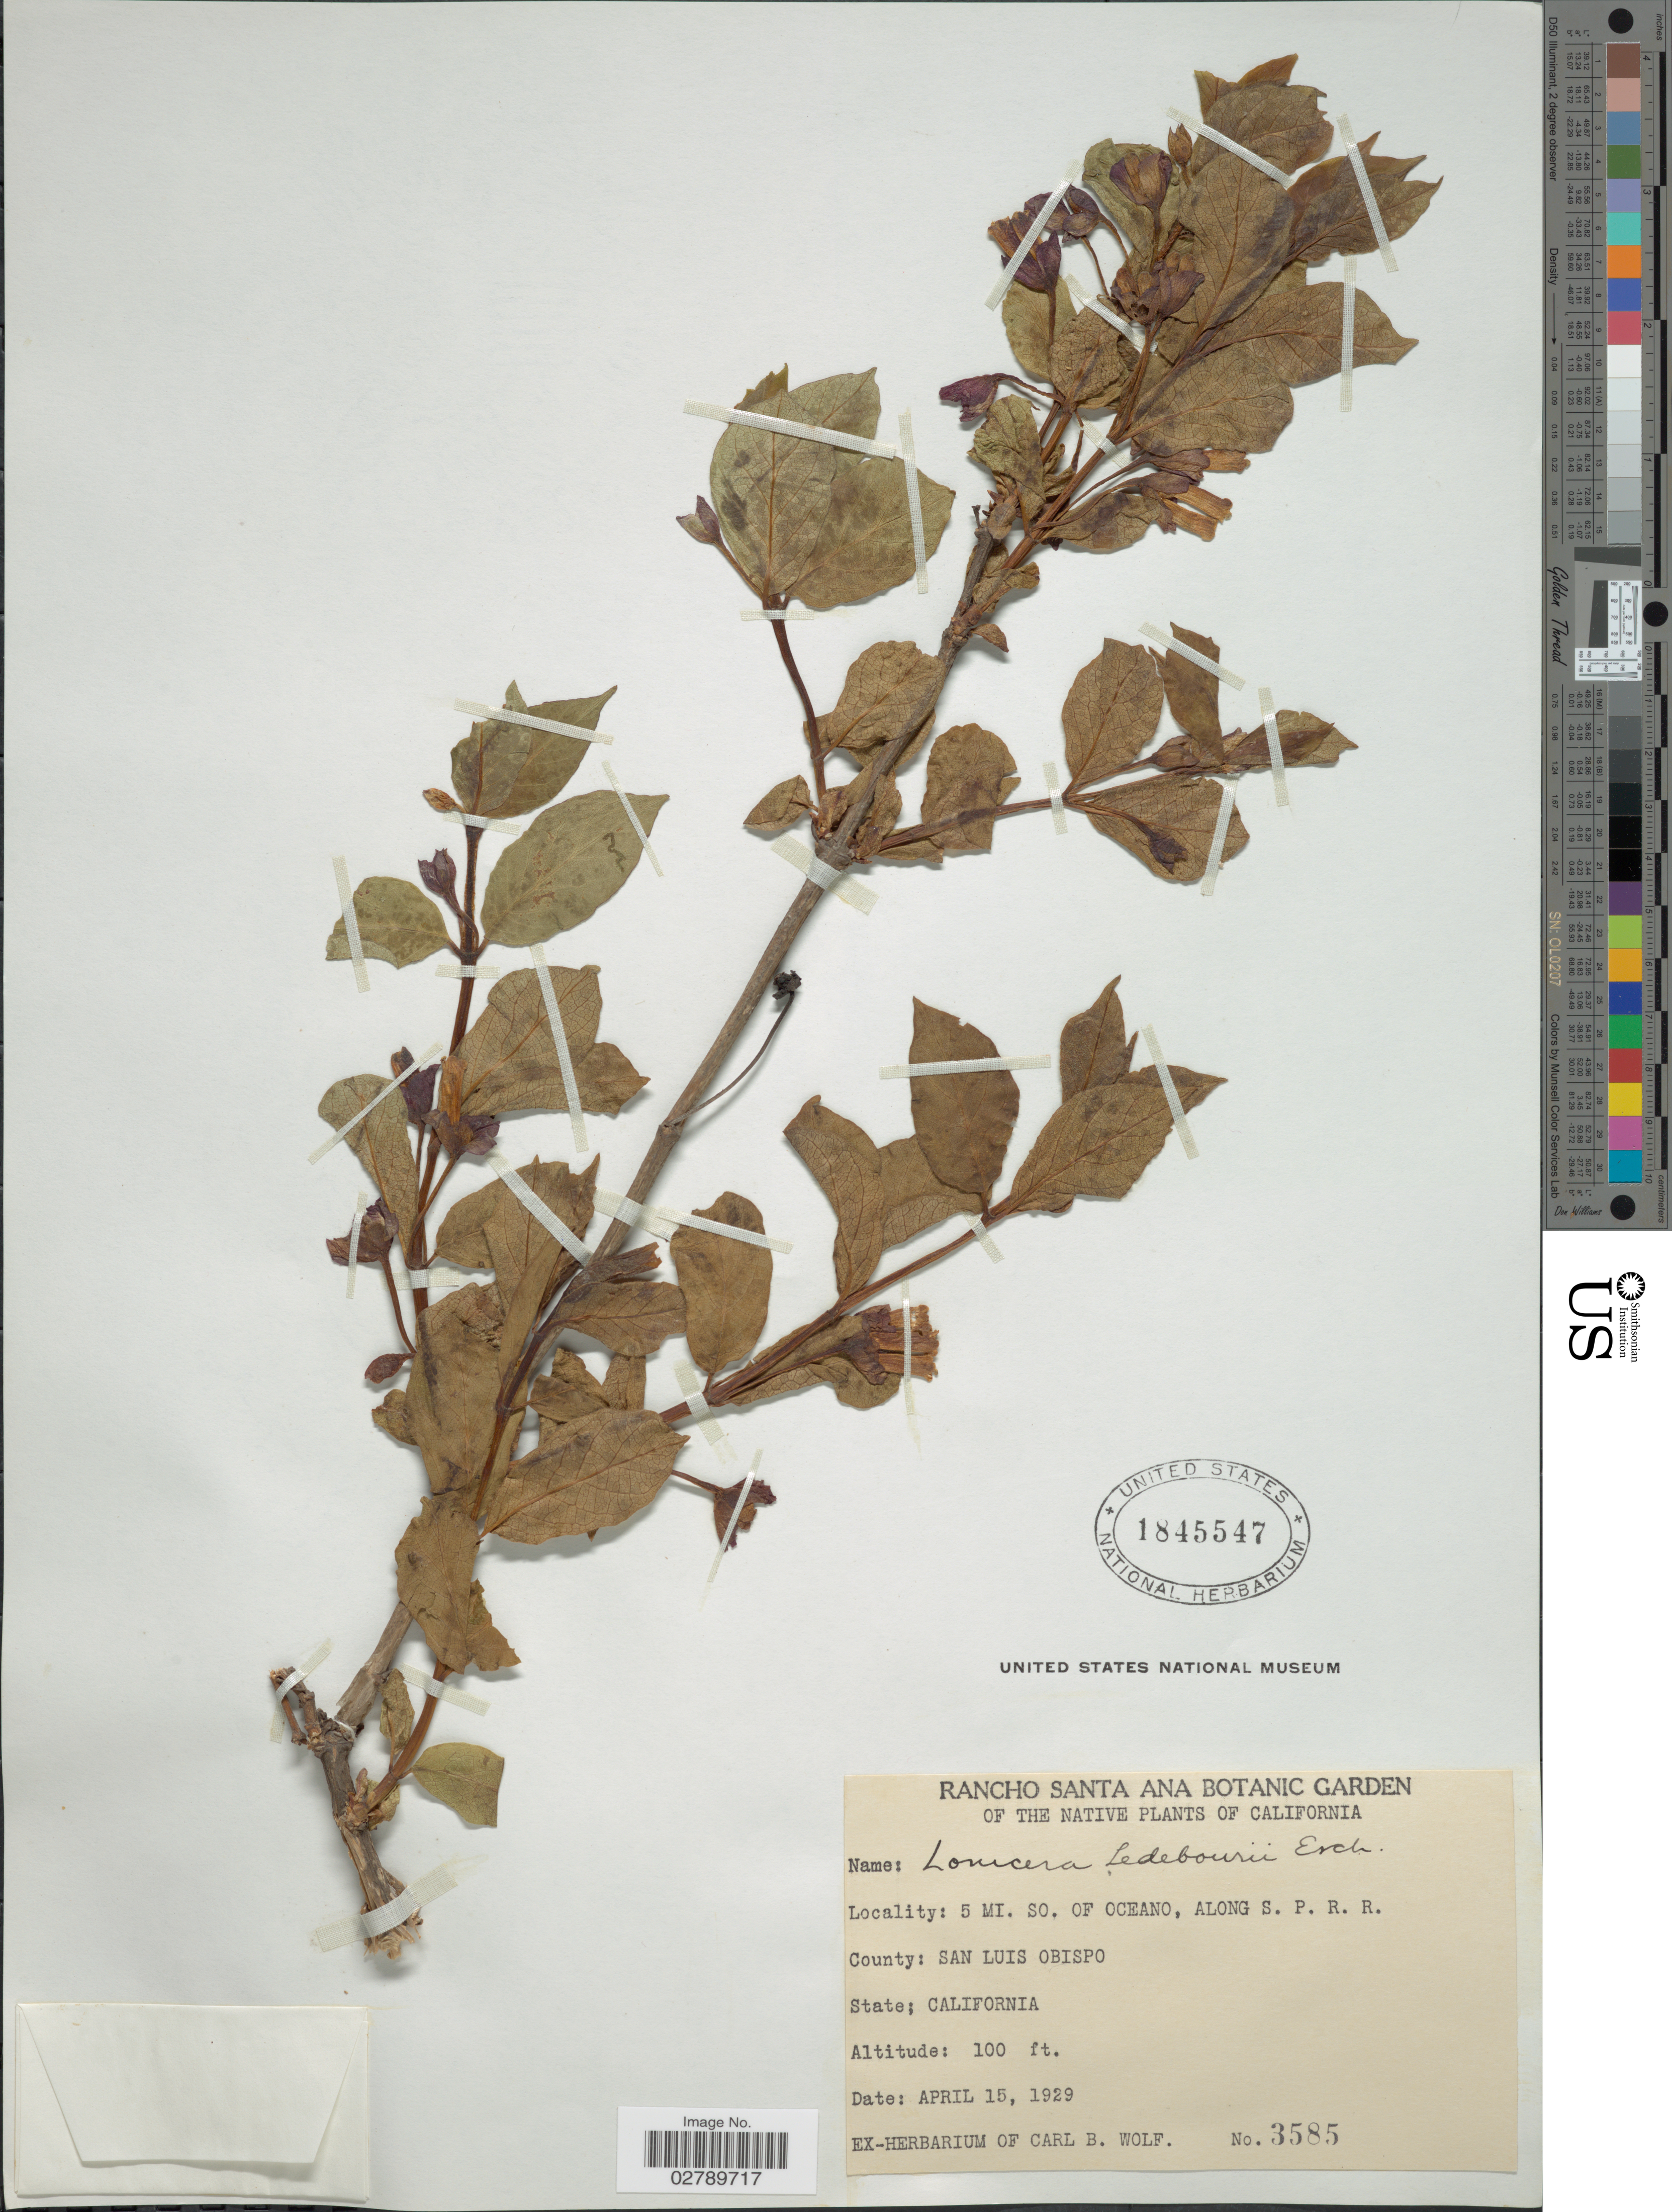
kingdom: Plantae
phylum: Tracheophyta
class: Magnoliopsida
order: Dipsacales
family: Caprifoliaceae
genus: Lonicera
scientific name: Lonicera ledebourii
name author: Eschsch.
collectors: ex herb. Carl B. Wolf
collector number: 3585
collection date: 1929-04-15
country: United States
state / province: California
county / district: San Luis Obispo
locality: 5 MI. SO. of Oceano, along S. P. R. R. County: San Luis Obispo.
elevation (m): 30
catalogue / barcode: US 1845547